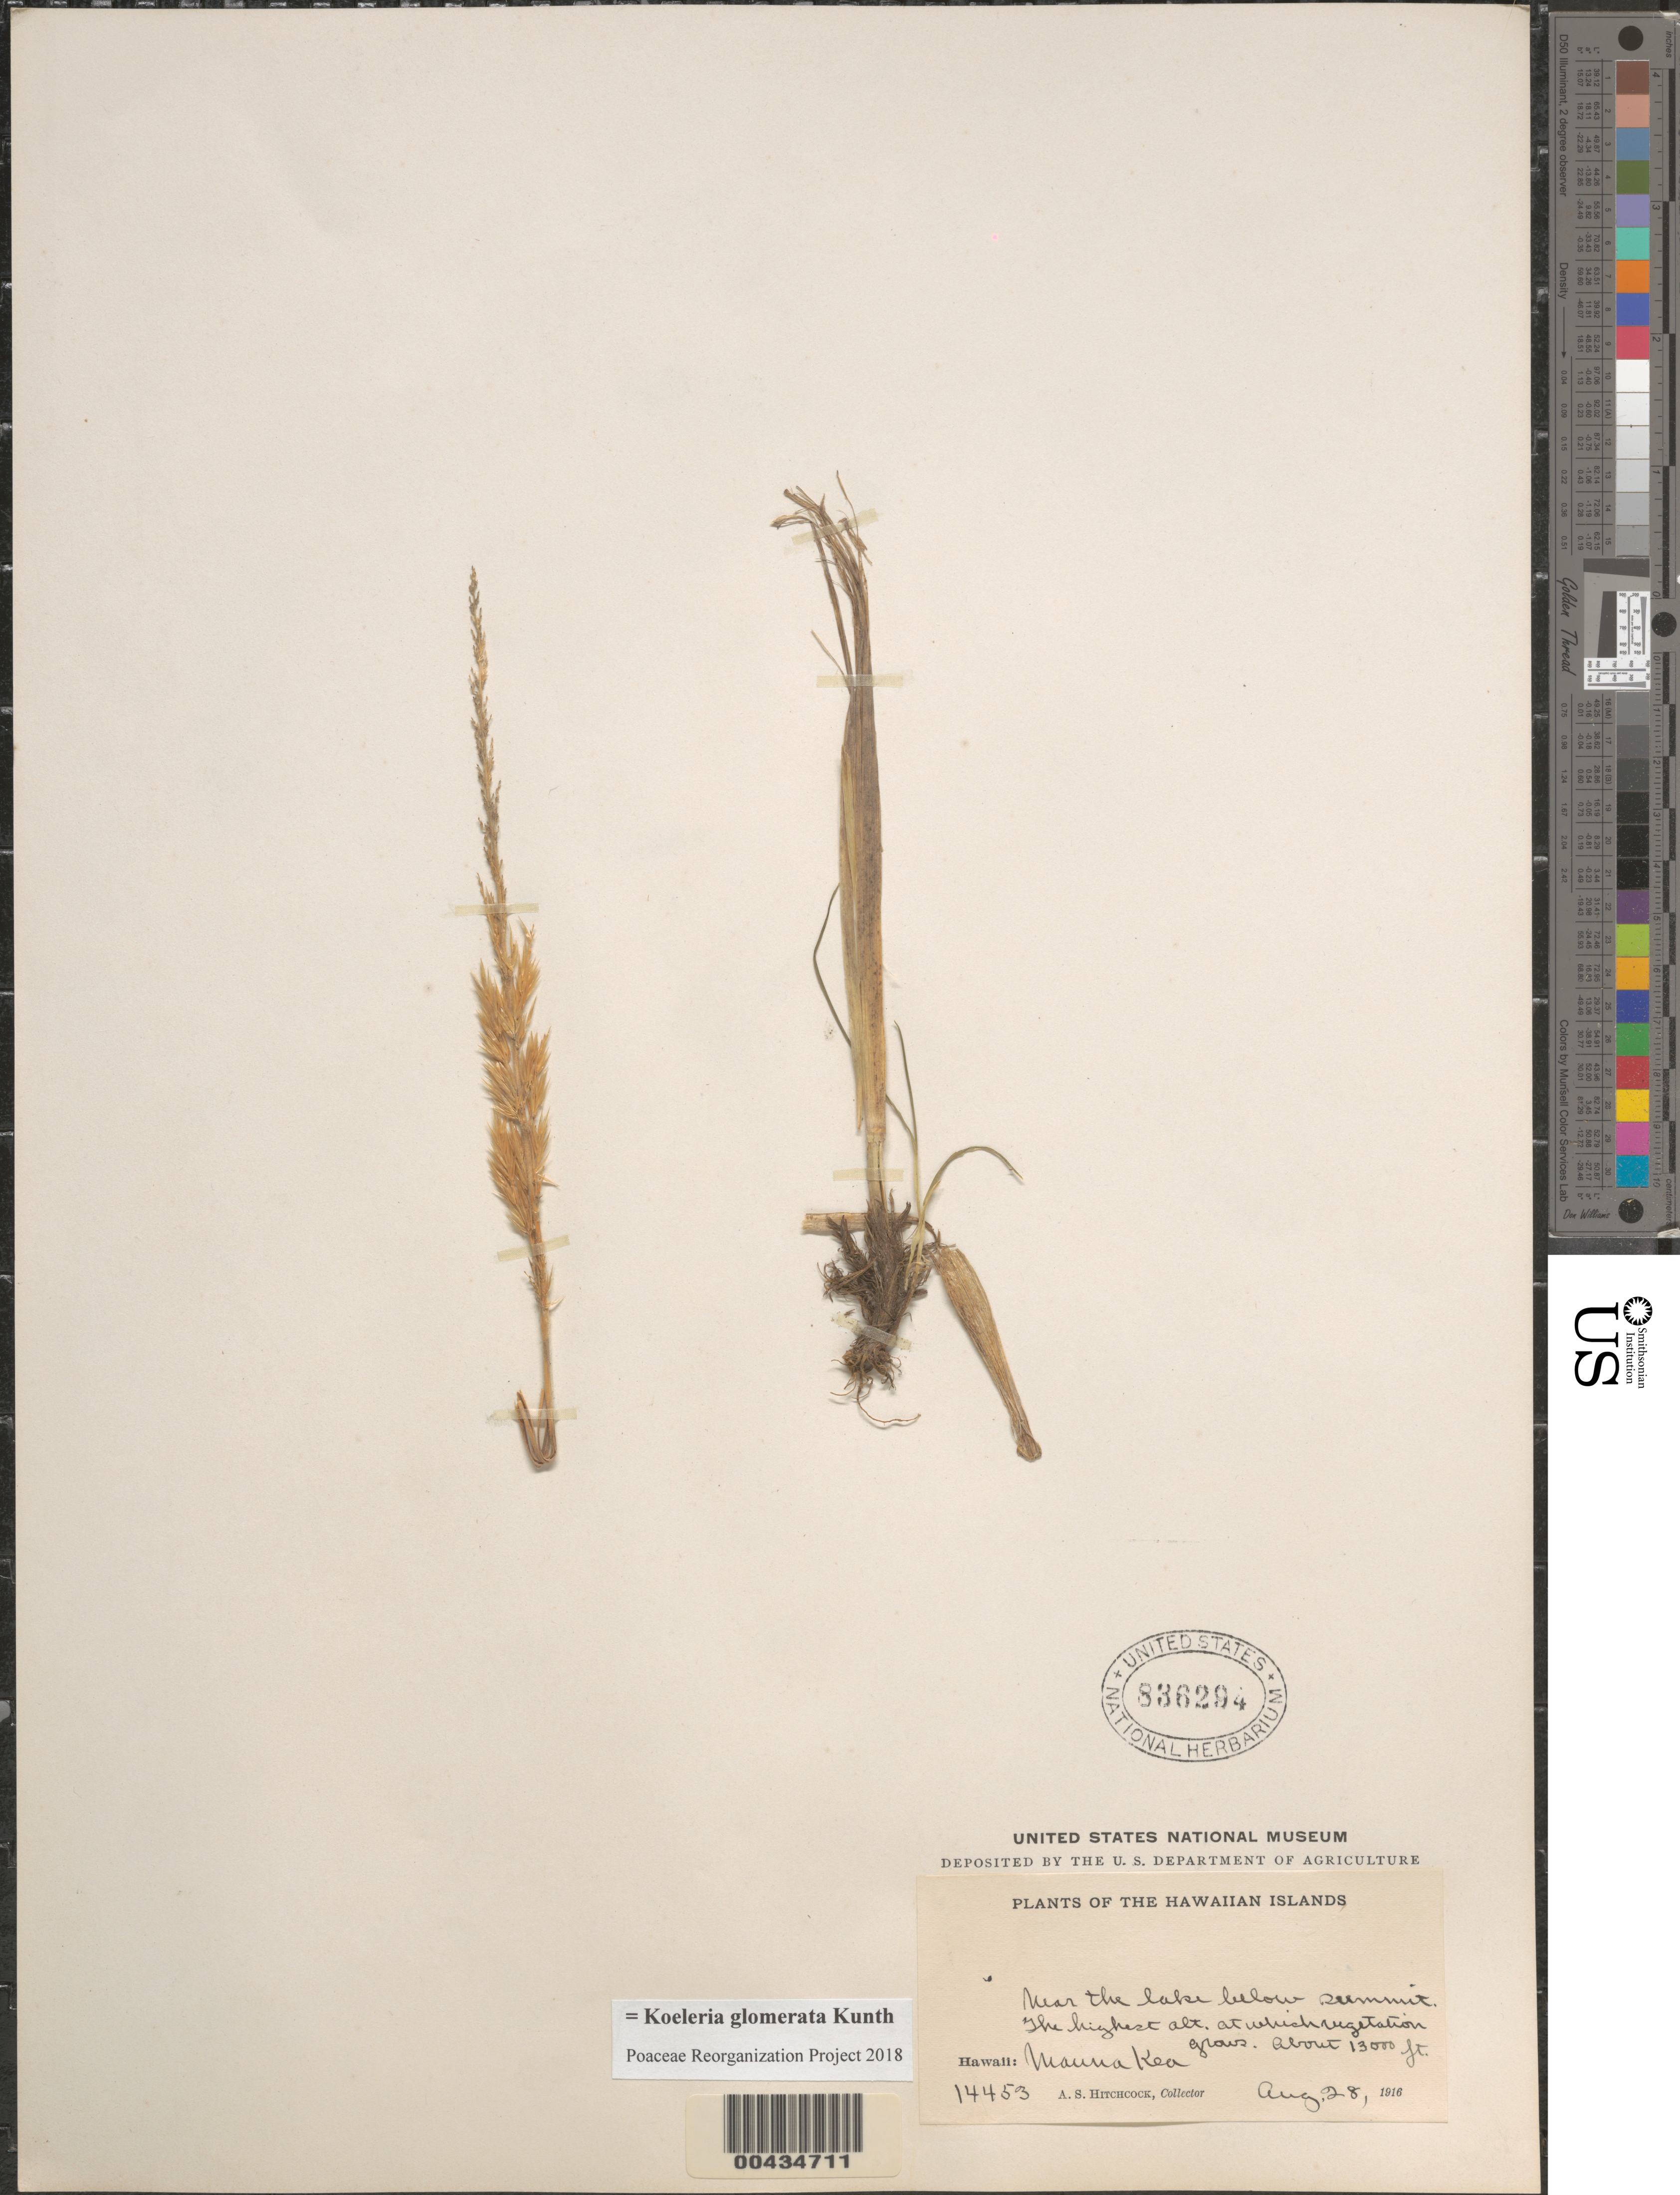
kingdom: Plantae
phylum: Tracheophyta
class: Liliopsida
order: Poales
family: Poaceae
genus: Koeleria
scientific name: Koeleria glomerata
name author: Kunth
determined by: Poaceae Reorganization Project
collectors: A. S. Hitchcock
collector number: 14453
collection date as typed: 28 Aug 1916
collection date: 1916-08-28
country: United States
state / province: Hawaii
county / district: Hawaii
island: Hawaii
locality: Mauna Kea: near the lake below summit. The highest altitude at which vegetation grows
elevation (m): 3962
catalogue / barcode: US 836294